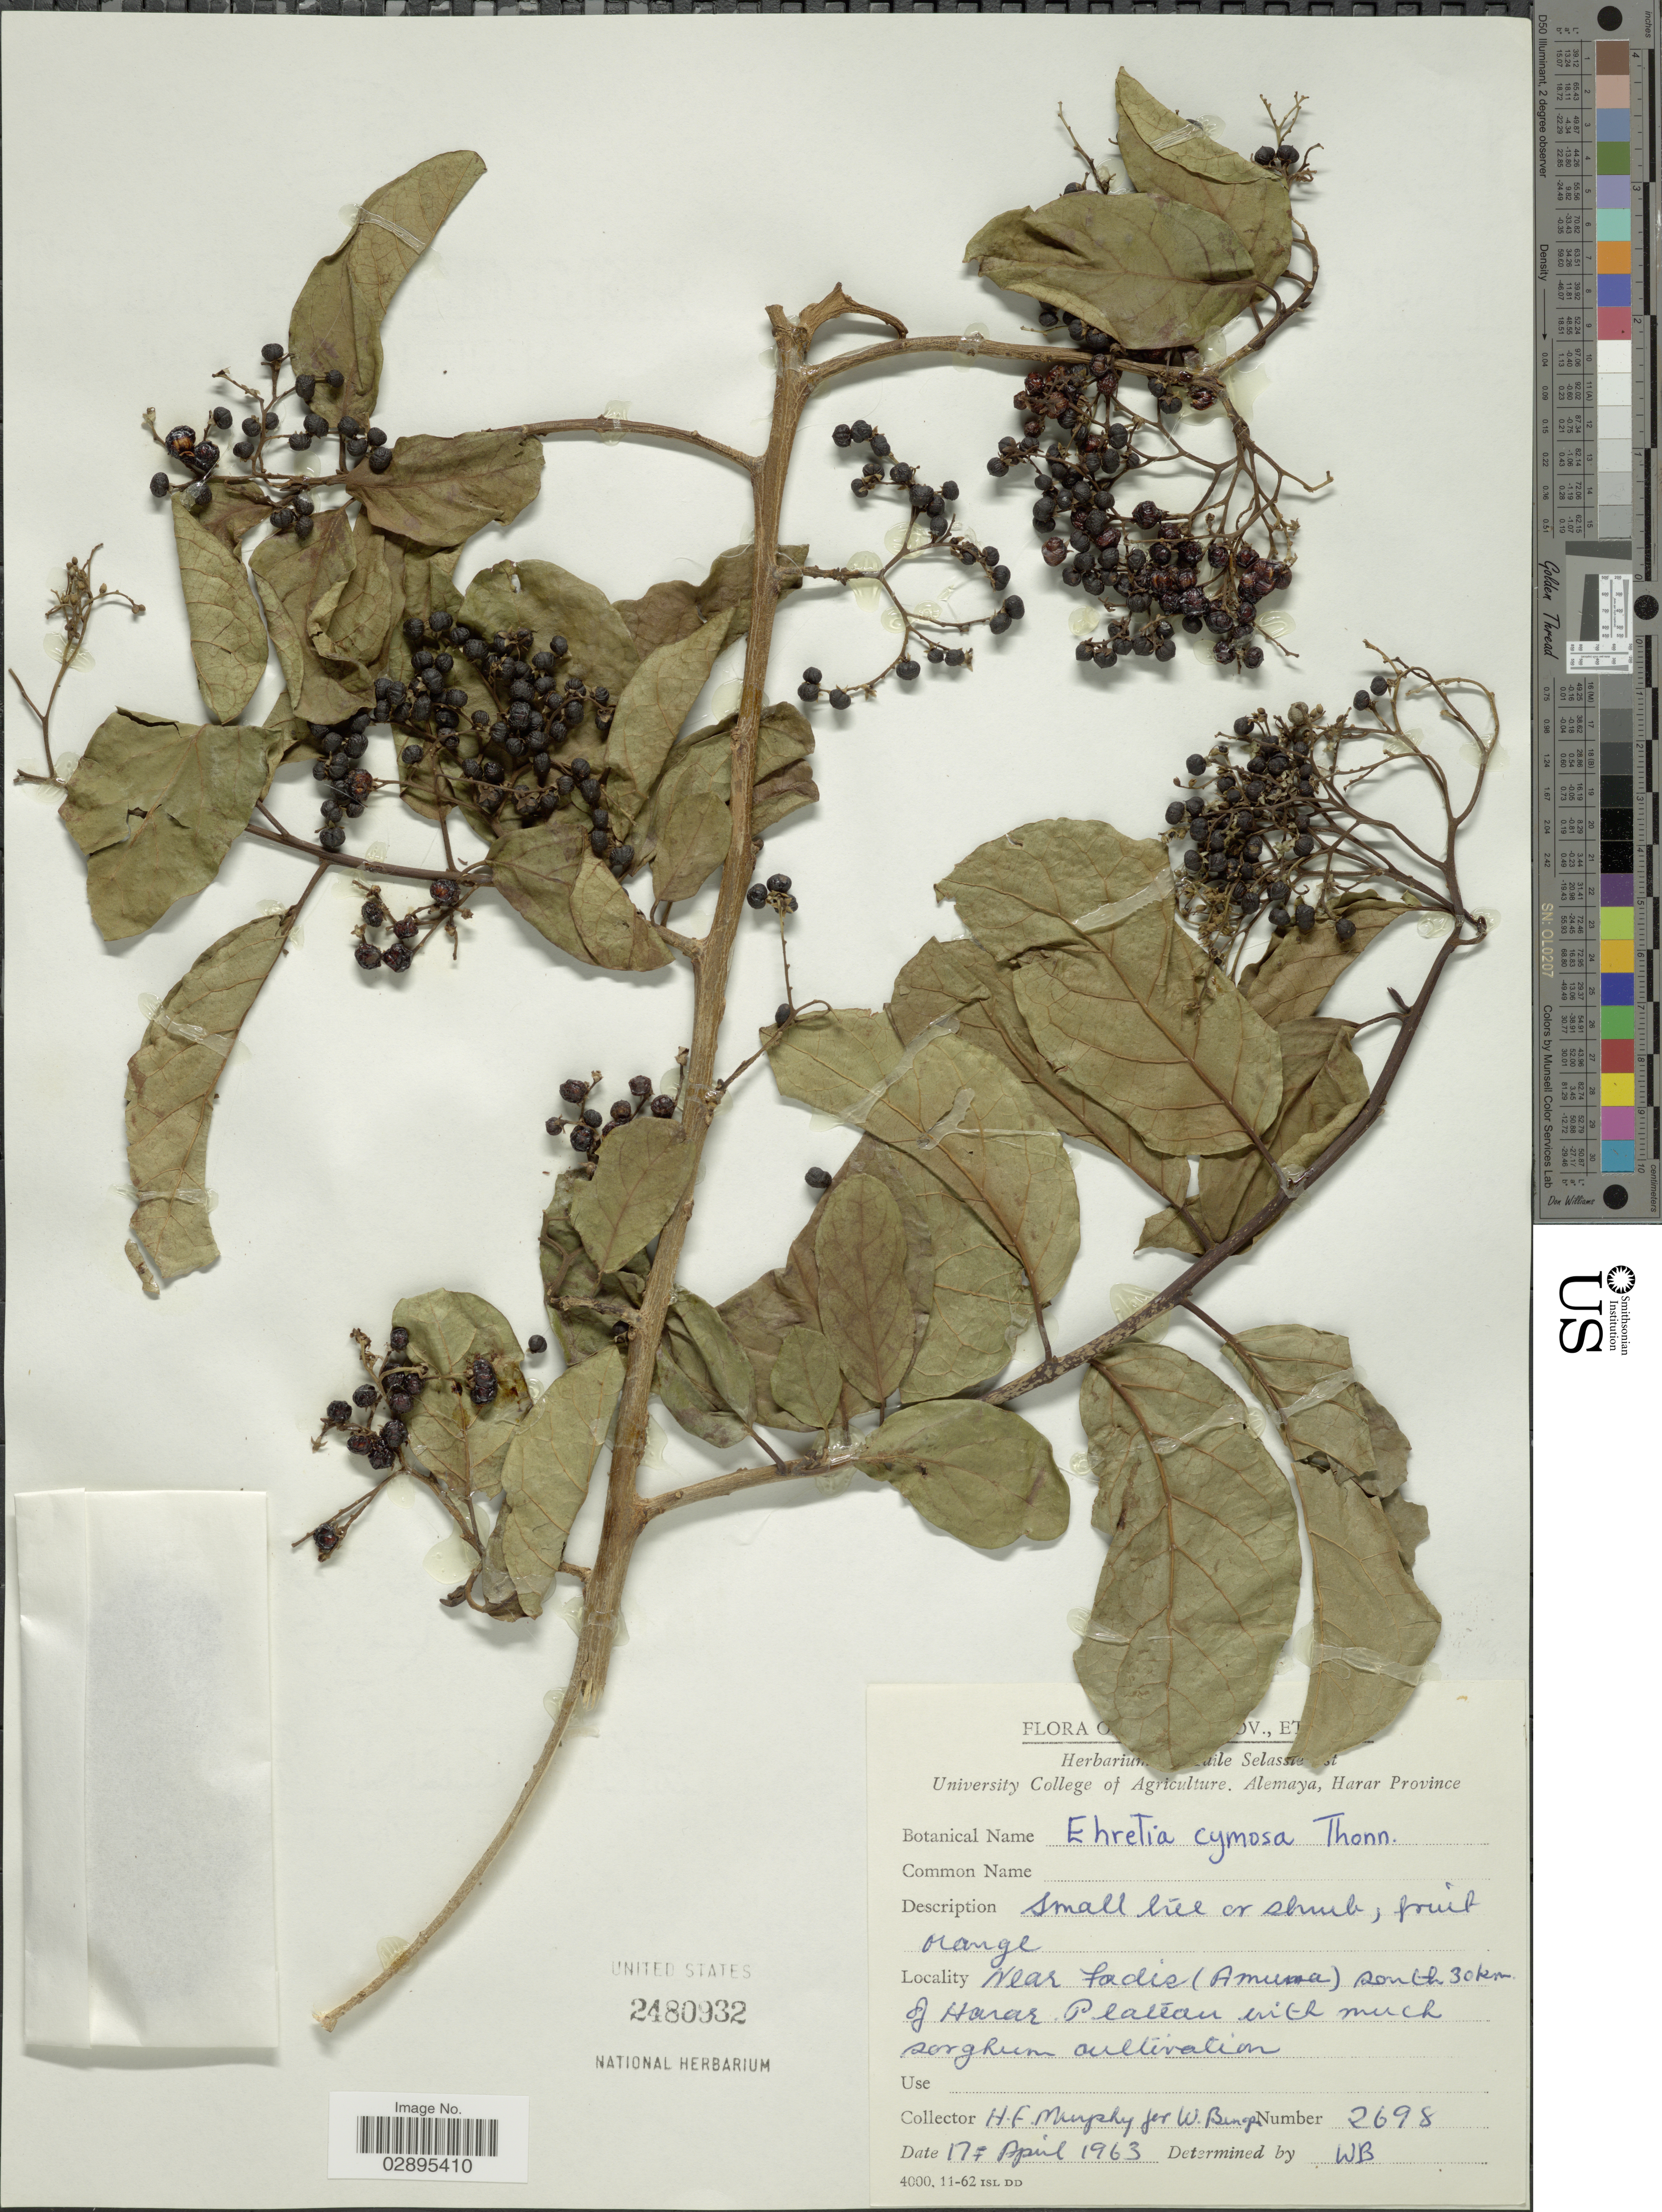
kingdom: Plantae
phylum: Tracheophyta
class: Magnoliopsida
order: Boraginales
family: Ehretiaceae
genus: Ehretia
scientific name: Ehretia cymosa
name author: Thonn.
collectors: H. Murphy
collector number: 2698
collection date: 1963-04-17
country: Ethiopia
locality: [illegible text]. Near Fadis (Amuma) south 30 km of Harar.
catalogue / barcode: US 2480932